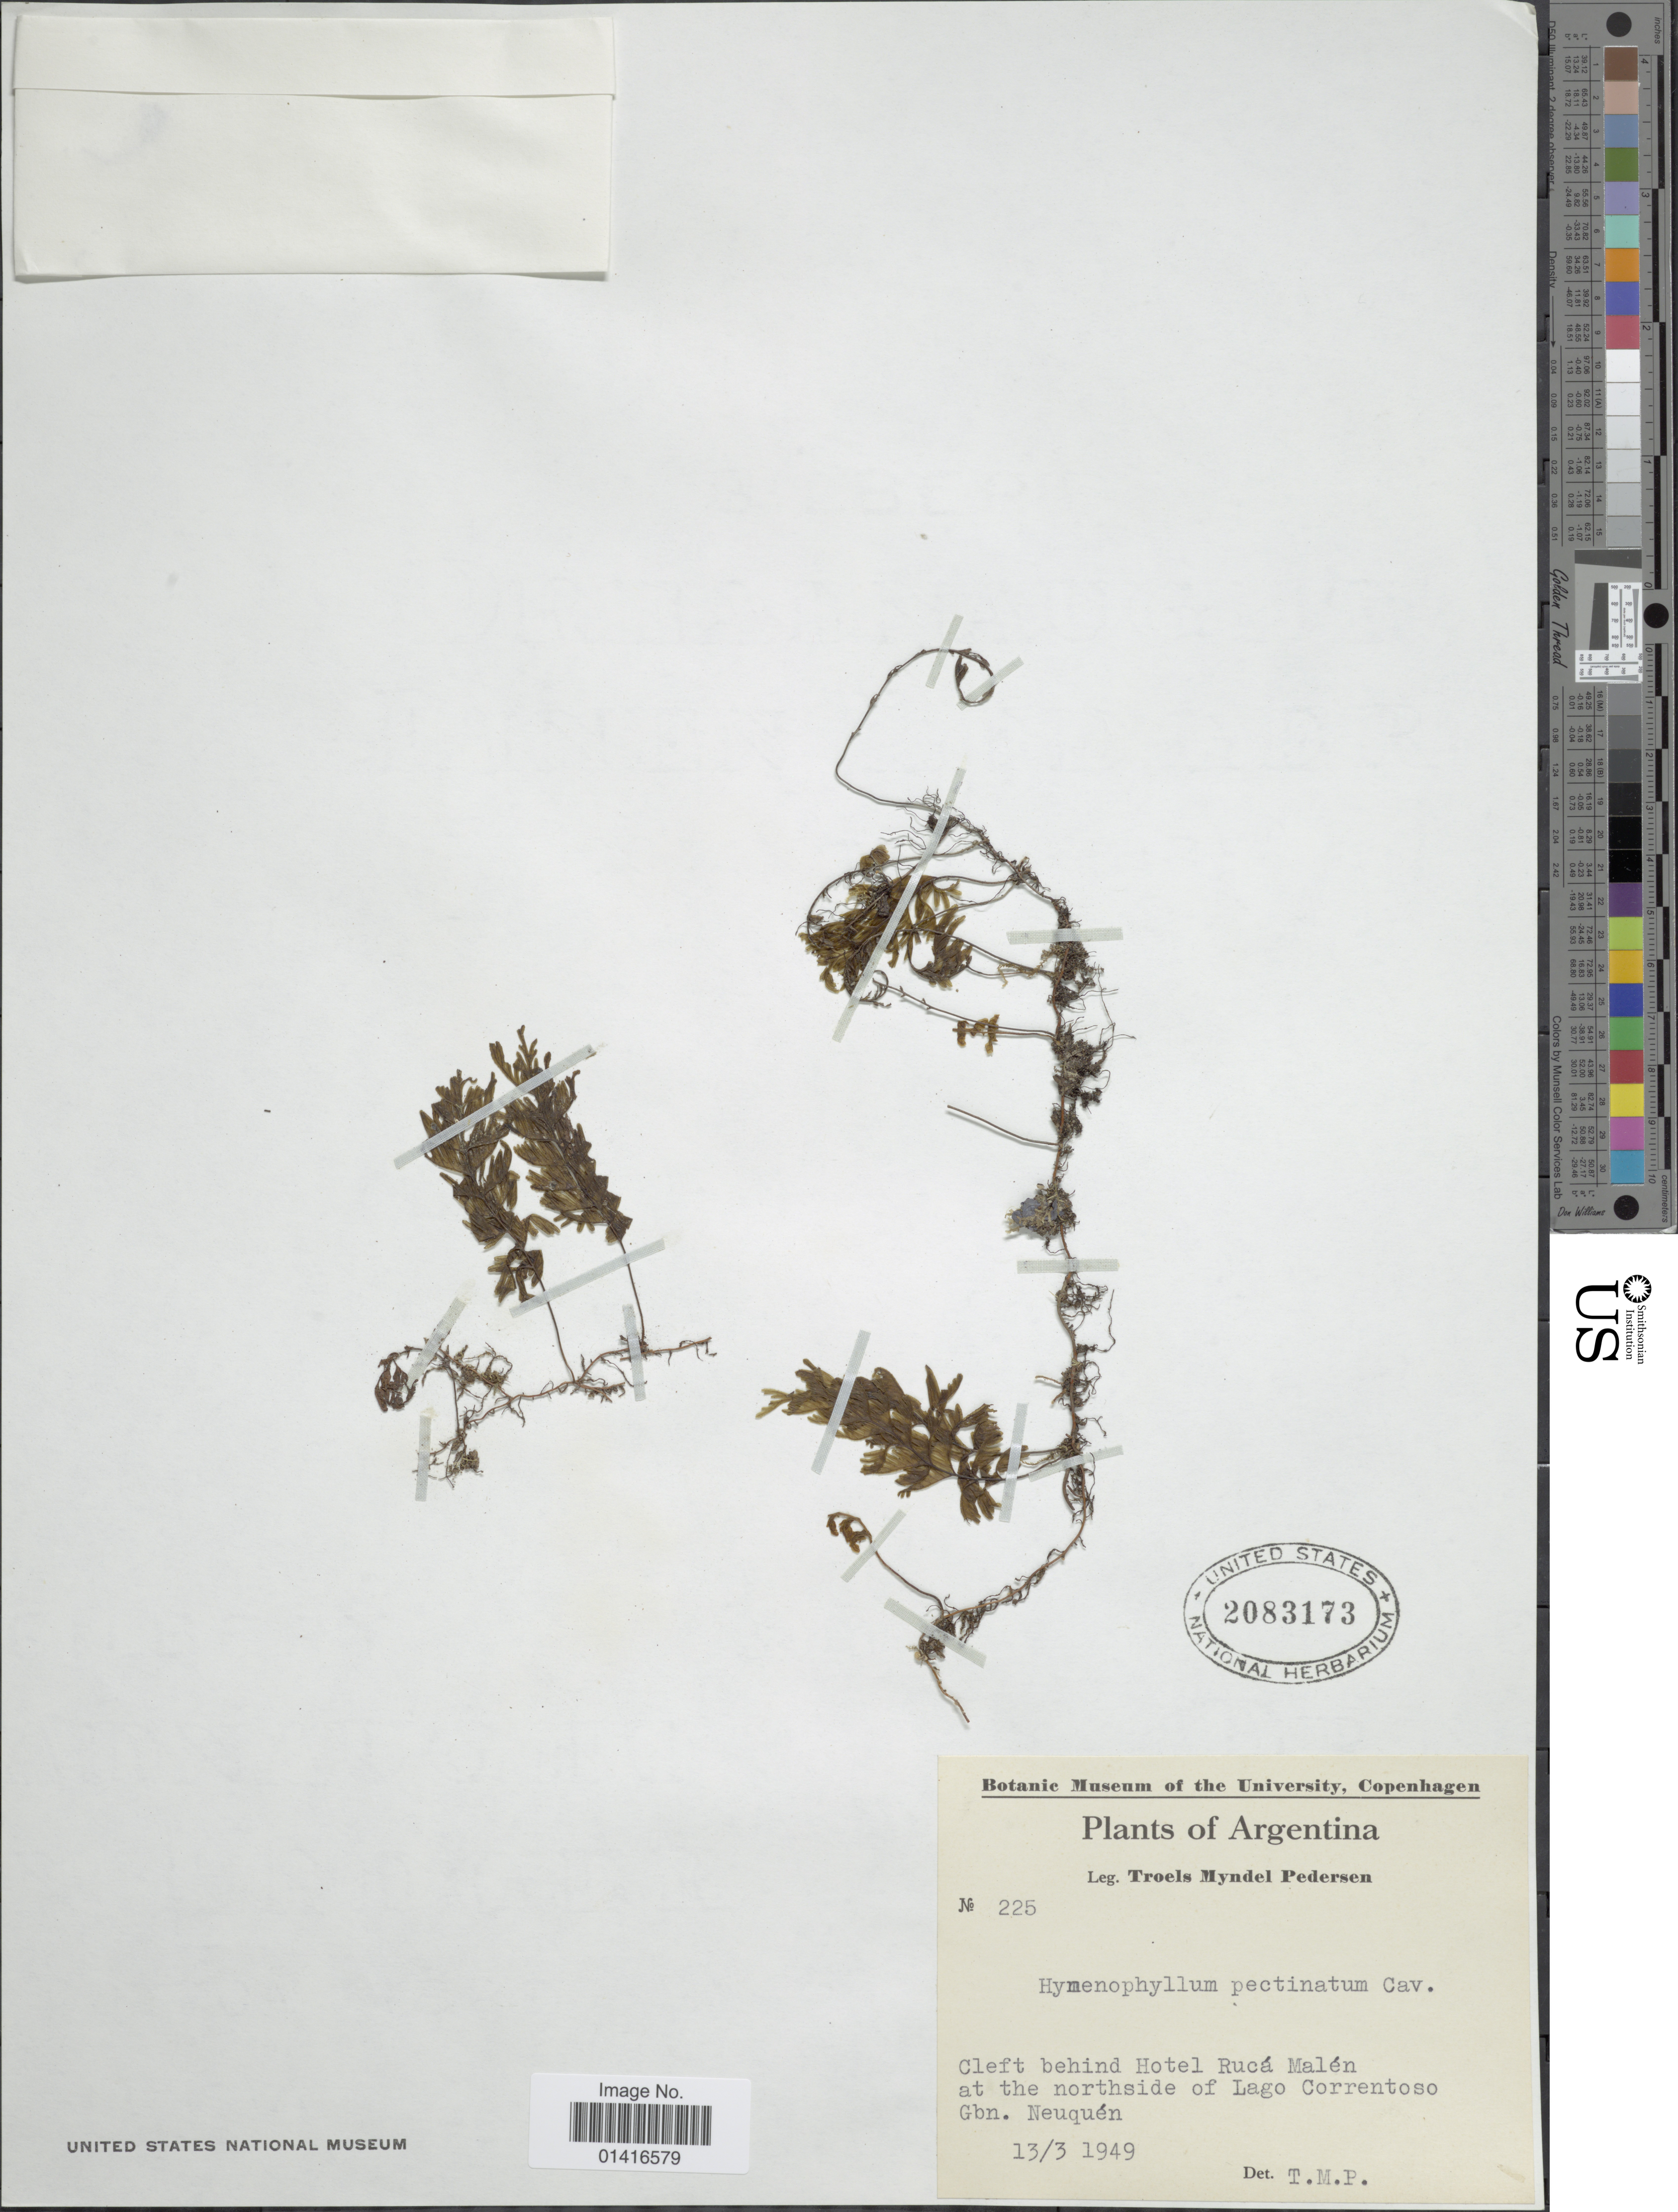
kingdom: Plantae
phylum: Tracheophyta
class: Polypodiopsida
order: Hymenophyllales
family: Hymenophyllaceae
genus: Hymenophyllum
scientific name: Hymenophyllum pectinatum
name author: Cav.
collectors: T. Pederson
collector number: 225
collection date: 1949-03-13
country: Argentina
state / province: Neuquen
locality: Cleft behind Hotel Rucá Malén at the northside of Lago Correntoso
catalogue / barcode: US 2083173